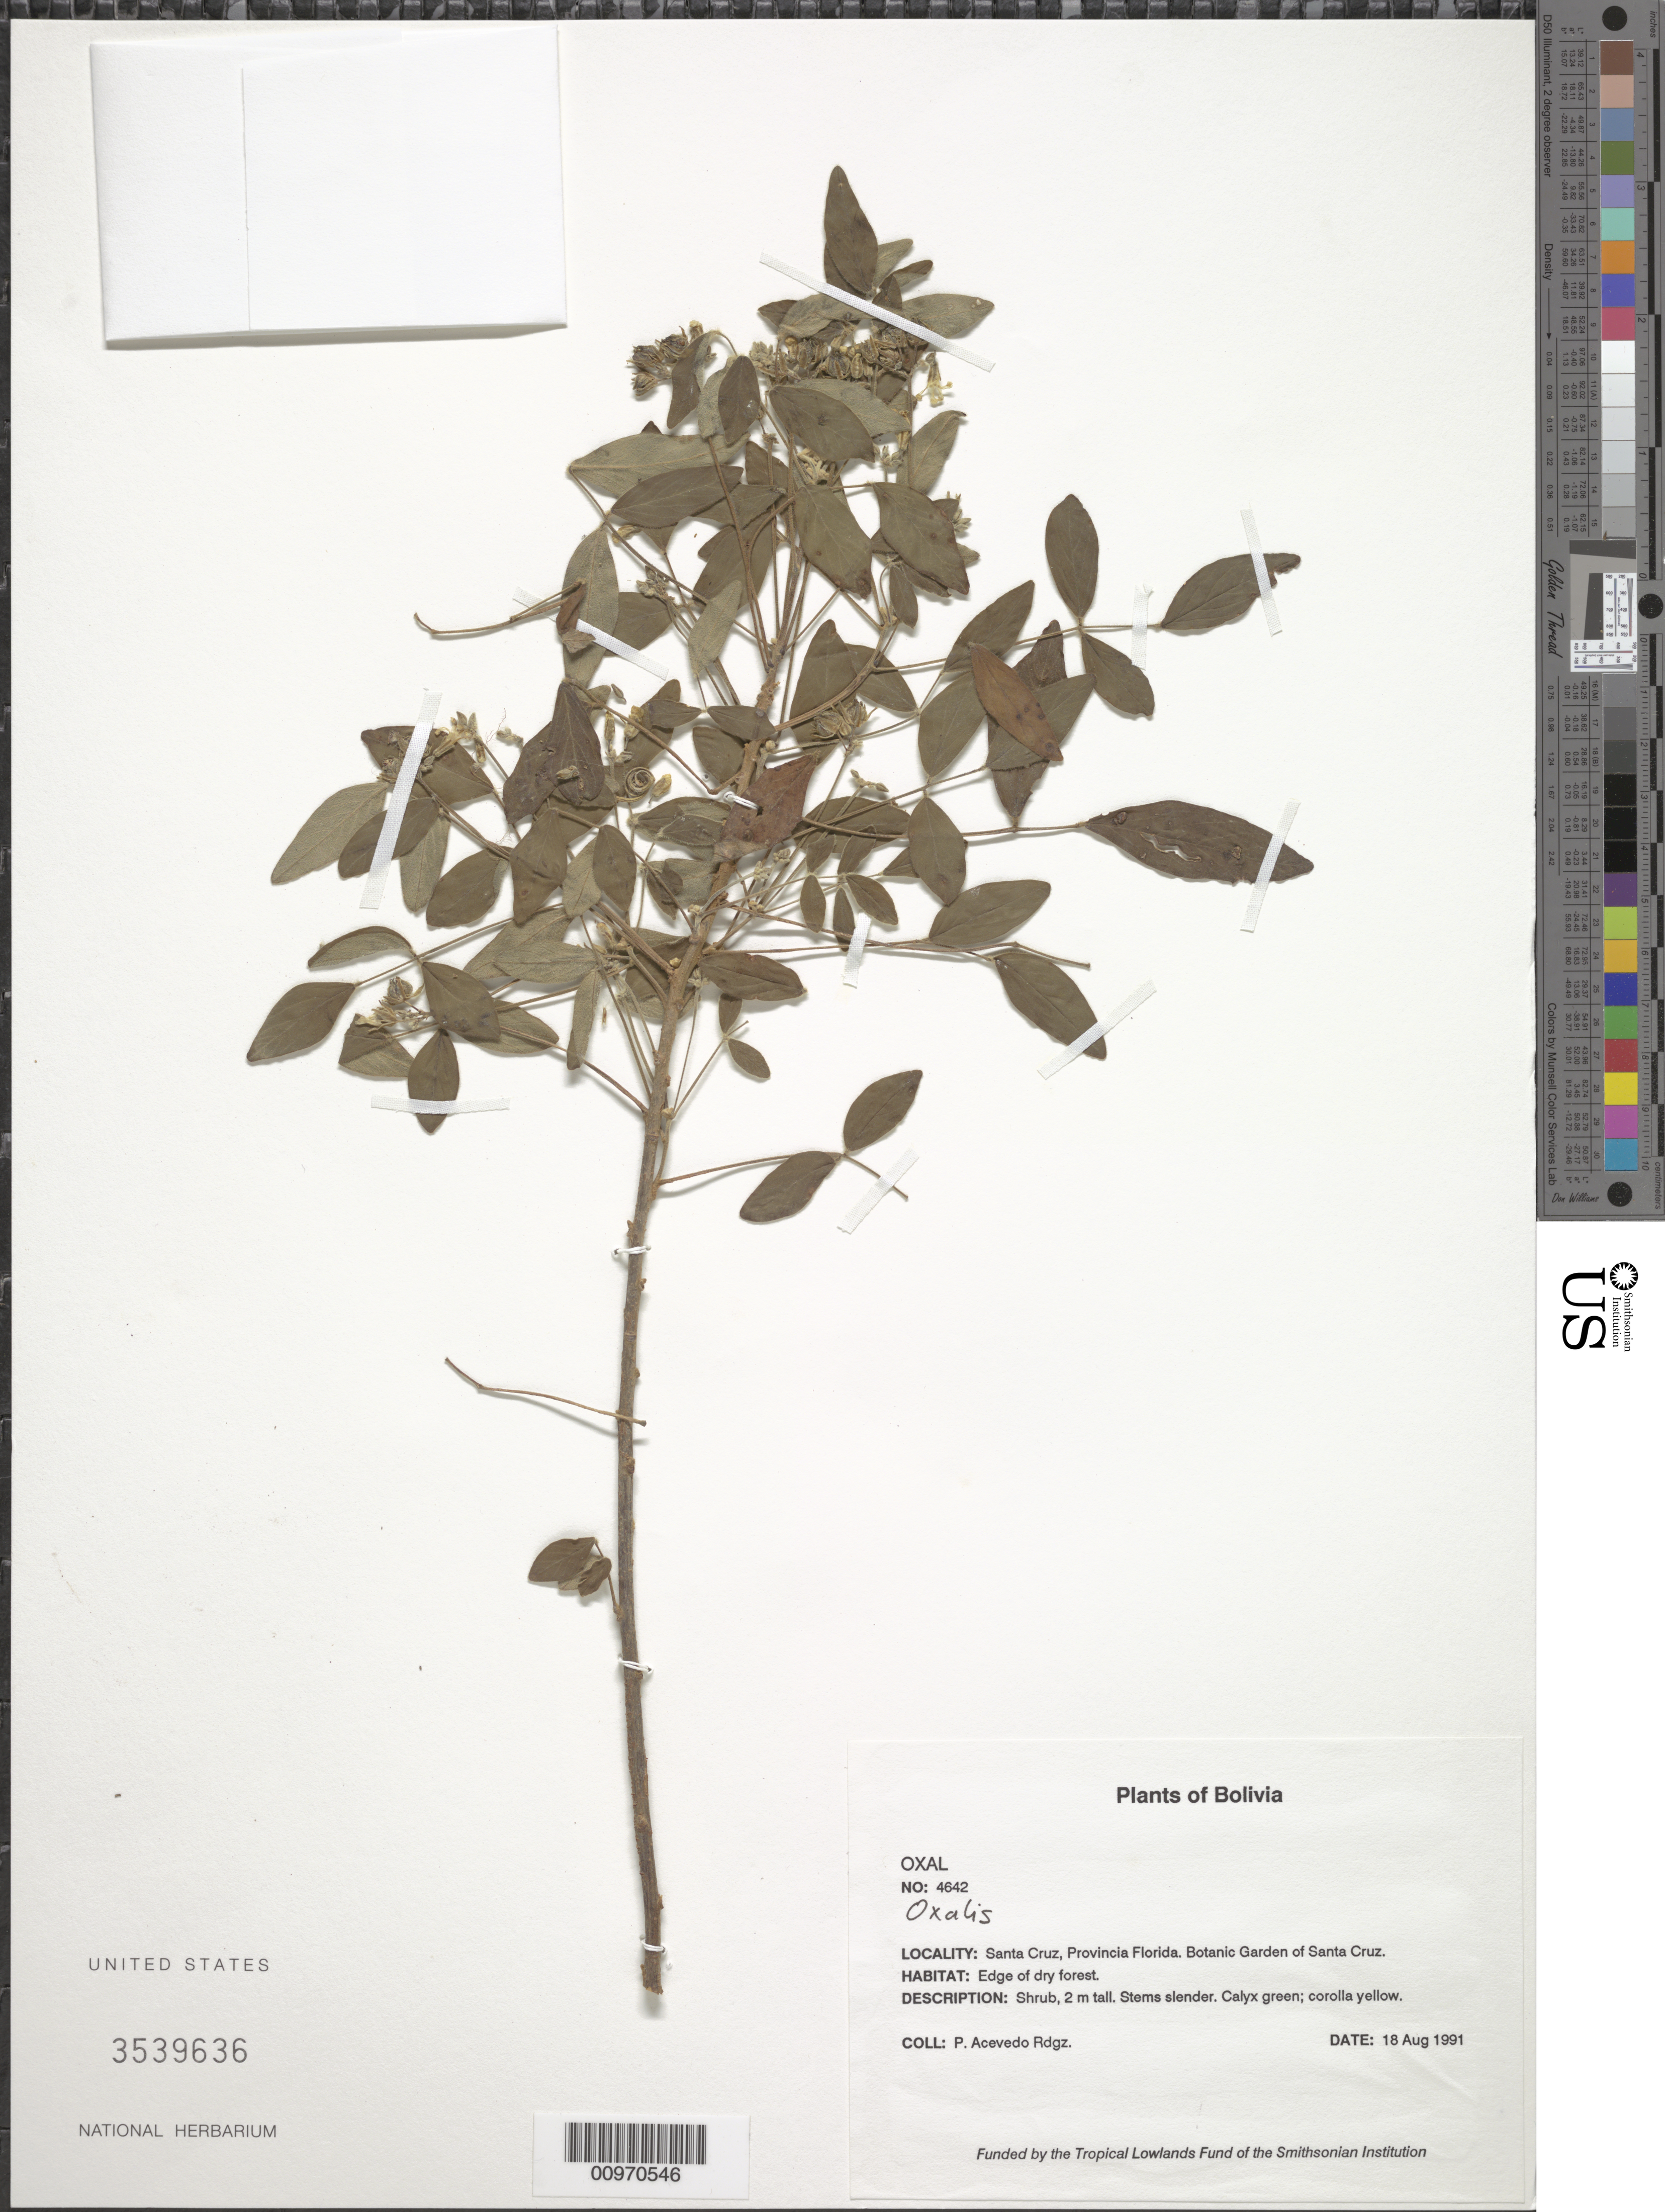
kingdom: Plantae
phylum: Tracheophyta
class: Magnoliopsida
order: Oxalidales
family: Oxalidaceae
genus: Oxalis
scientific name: Oxalis sp.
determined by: Acevedo-Rodríguez, P., (BOT), Smithsonian Institution - National Museum of Natural History (UNITED STATES)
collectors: P. Acevedo-Rodr.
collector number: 4642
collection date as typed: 18 Aug 1991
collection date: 1991-08-18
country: Bolivia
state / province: Santa Cruz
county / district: Florida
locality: Depart. Santa Cruz, Provincia Florida. Botanic Garden of Depart. Santa Cruz.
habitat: Edge of dry forest.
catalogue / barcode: US 3539636